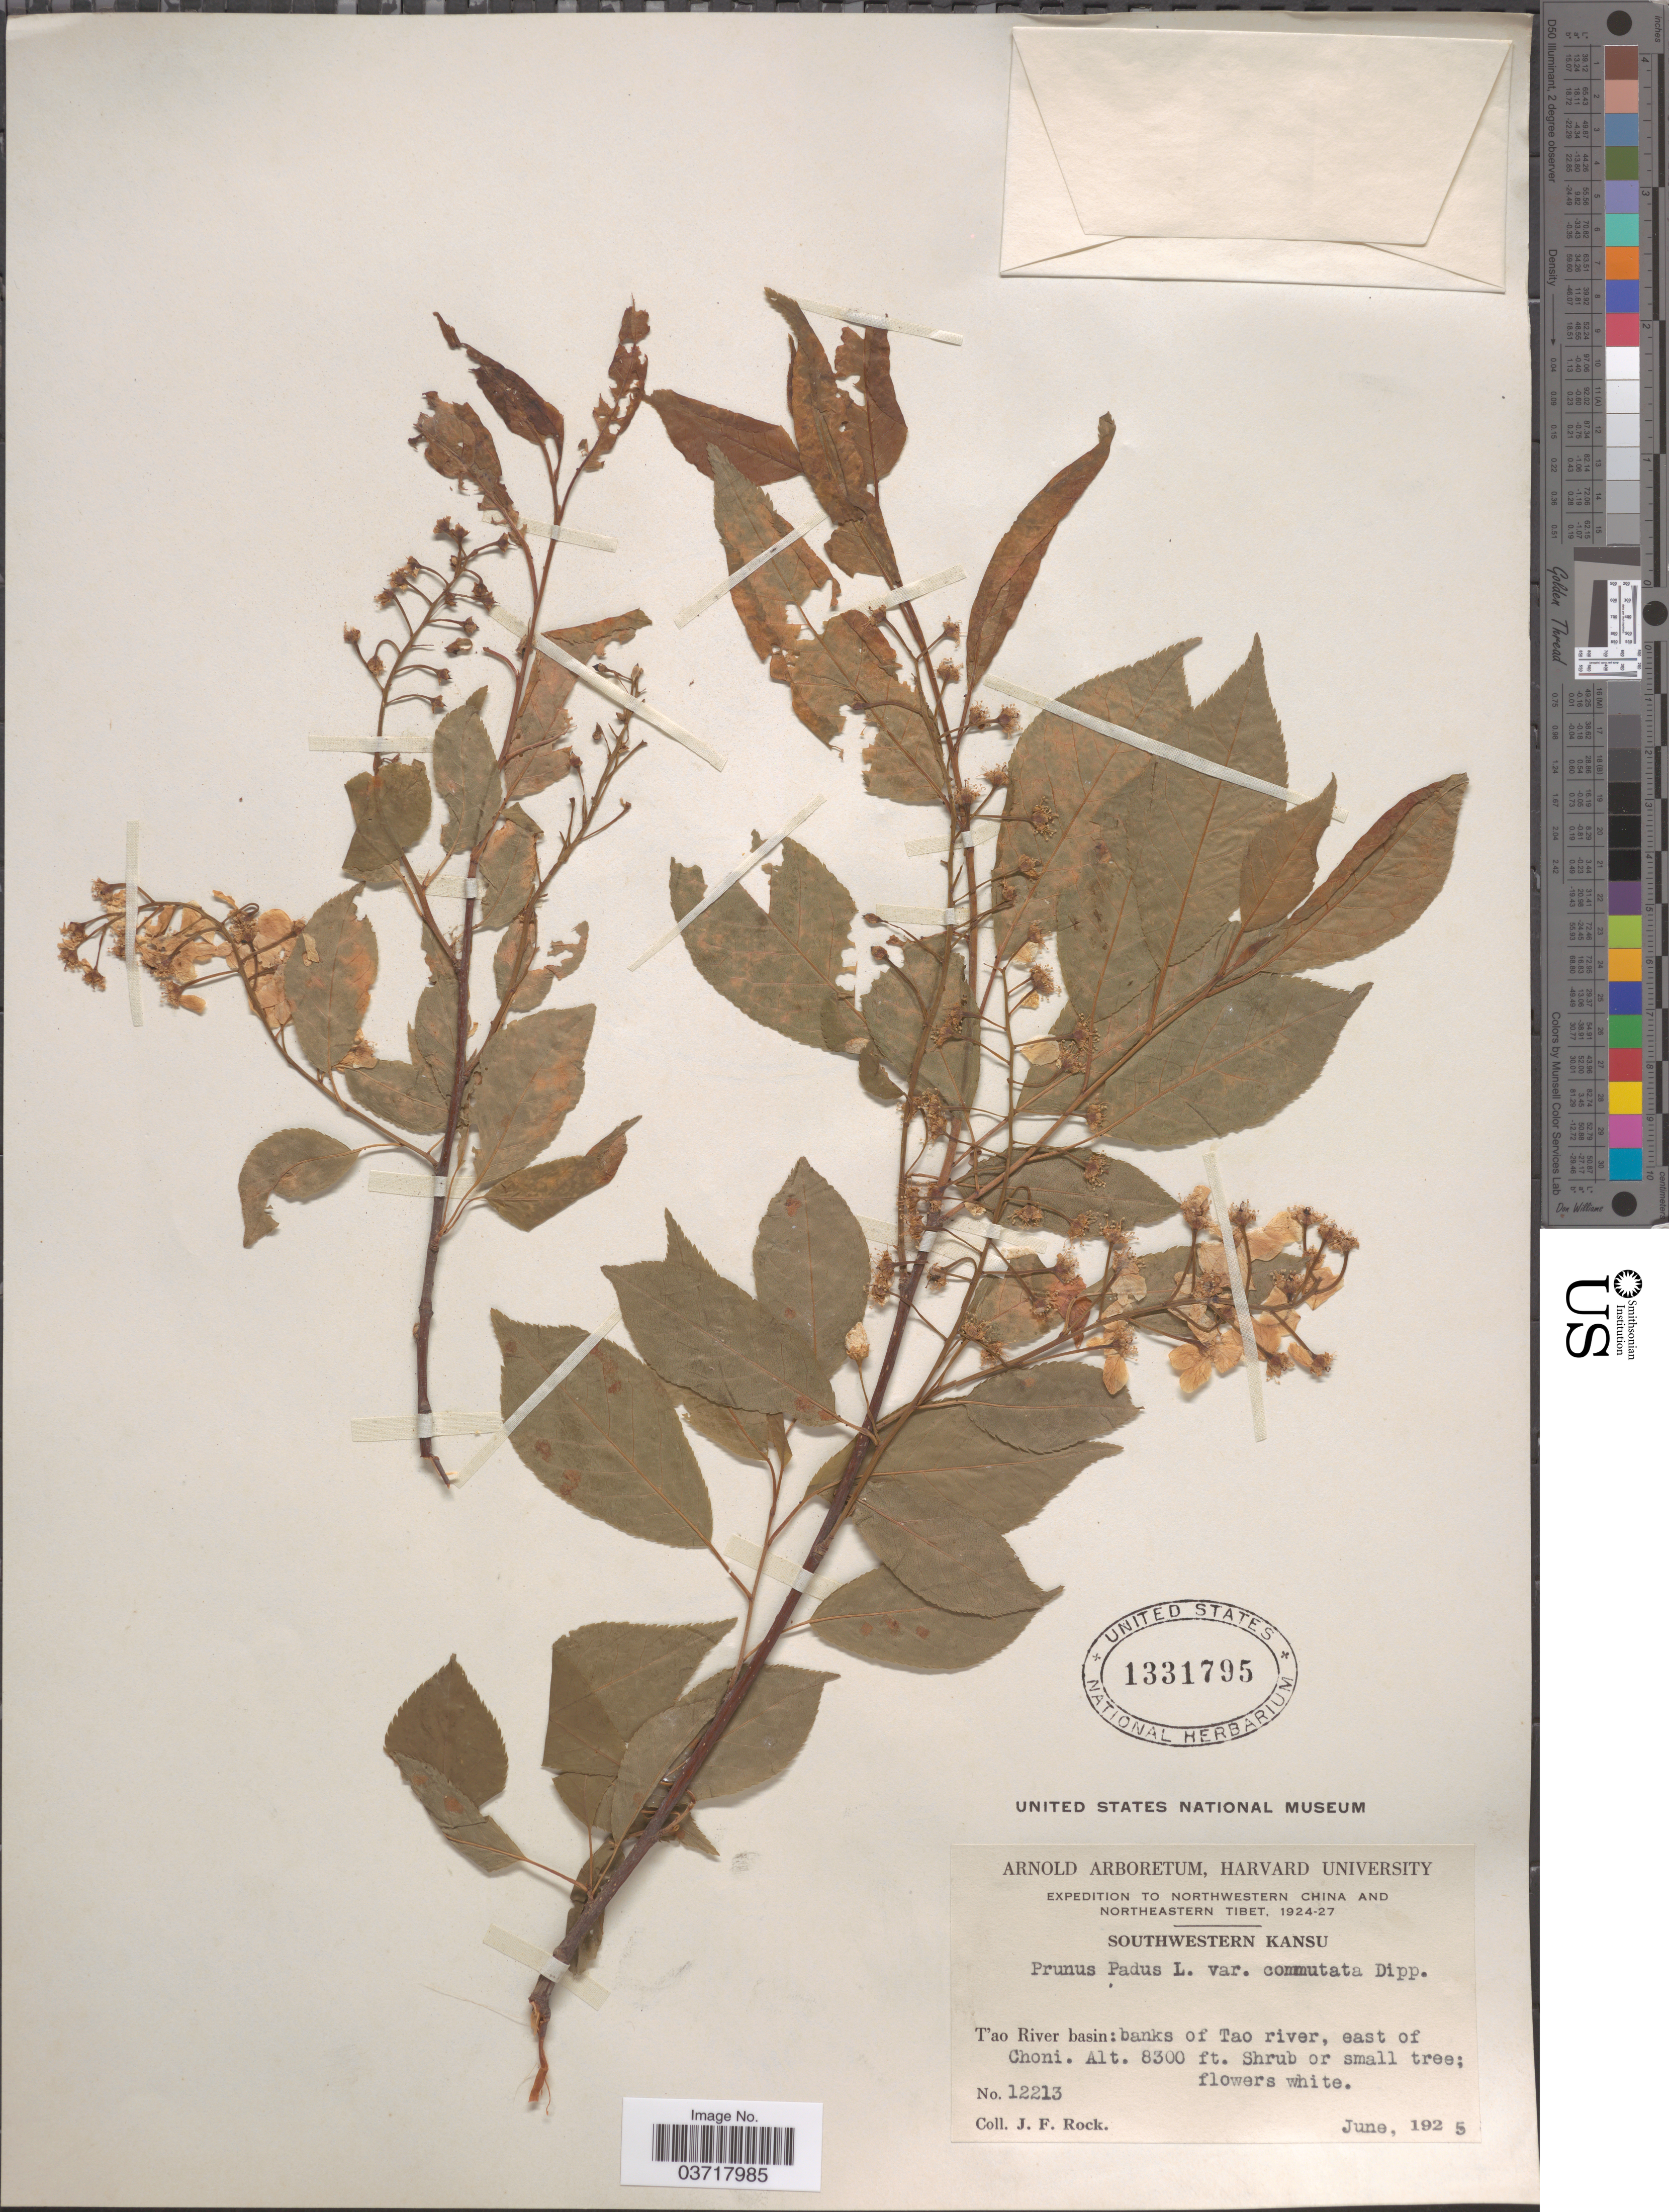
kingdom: Plantae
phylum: Tracheophyta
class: Magnoliopsida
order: Rosales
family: Rosaceae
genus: Prunus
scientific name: Prunus padus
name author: L.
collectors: J. Rock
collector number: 12213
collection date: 1925-06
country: China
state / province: Gansu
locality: Northwestern China. Southwestern Kansu. T'ao River basin: banks of Tao river, east of Choni.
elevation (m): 2530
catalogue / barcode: US 1331795